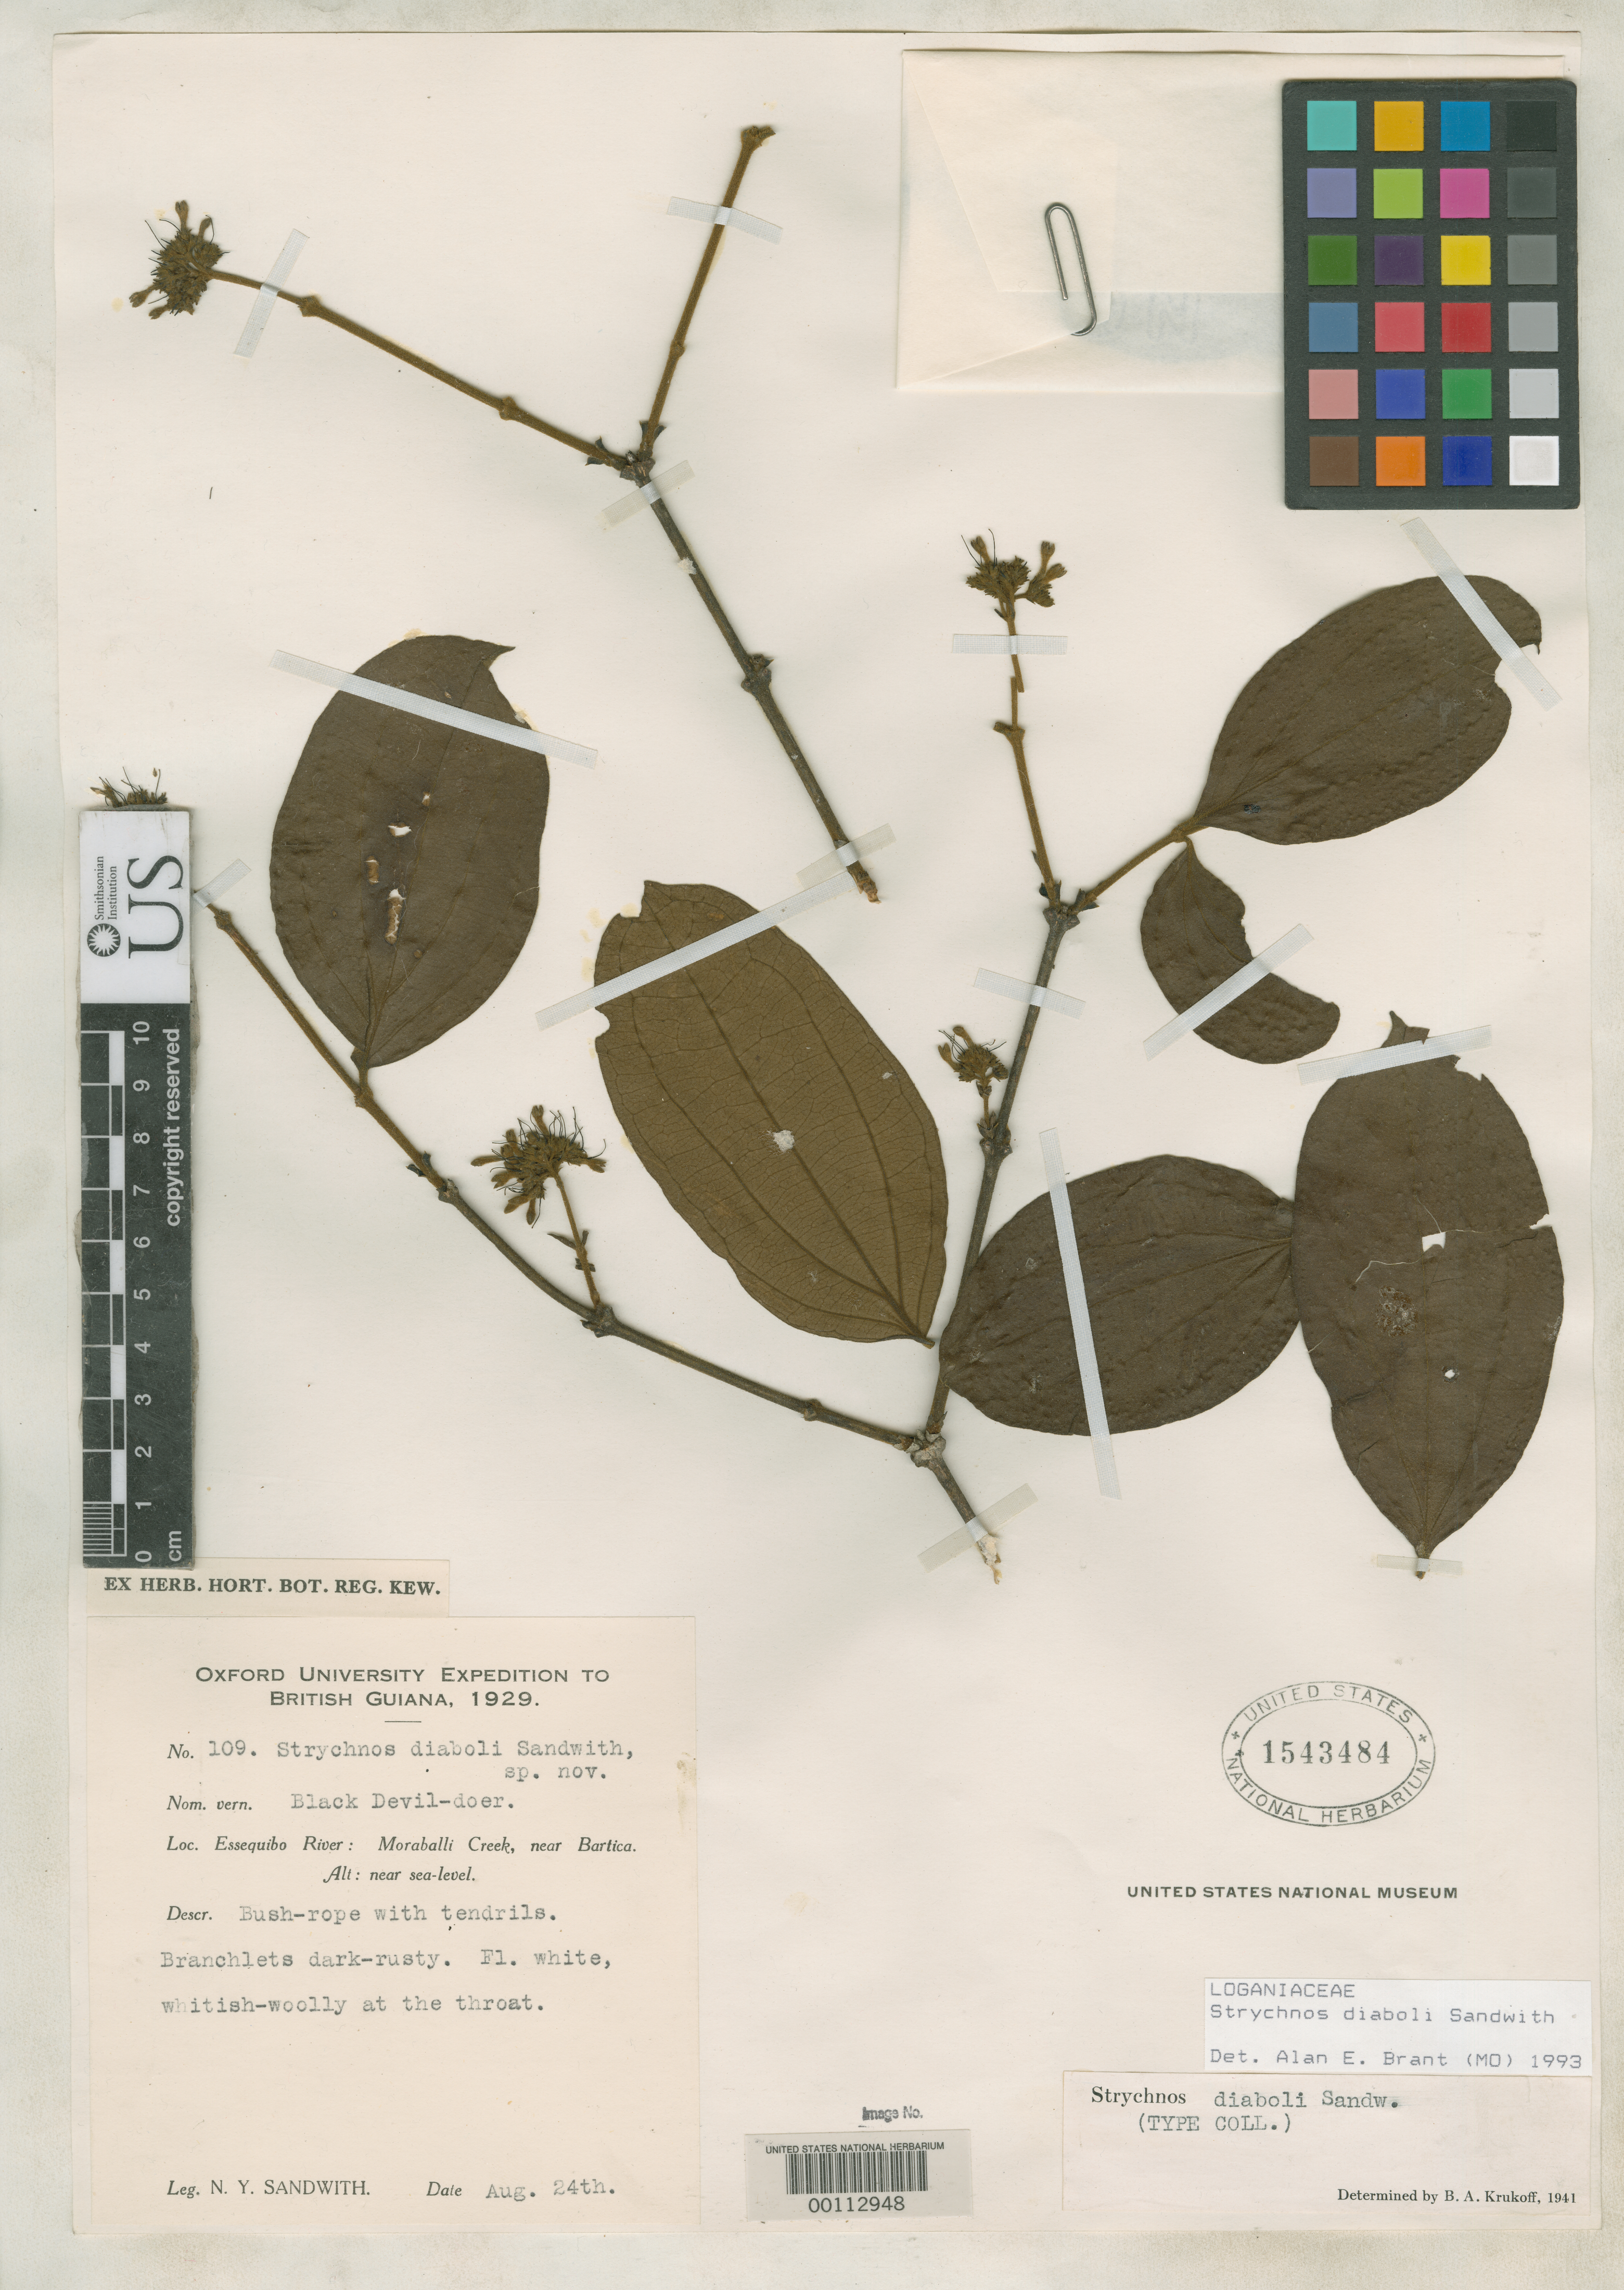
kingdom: Plantae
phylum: Tracheophyta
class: Magnoliopsida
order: Gentianales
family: Loganiaceae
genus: Strychnos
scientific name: Strychnos diaboli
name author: Sandwith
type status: Isotype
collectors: N. Y. Sandwith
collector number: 109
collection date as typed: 24 Aug 1929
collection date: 1929-08-24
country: Guyana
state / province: Mazaruni / Potaro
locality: Junction of Essequbo River and Moraballi Creek near Bartica.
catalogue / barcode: US 1543484